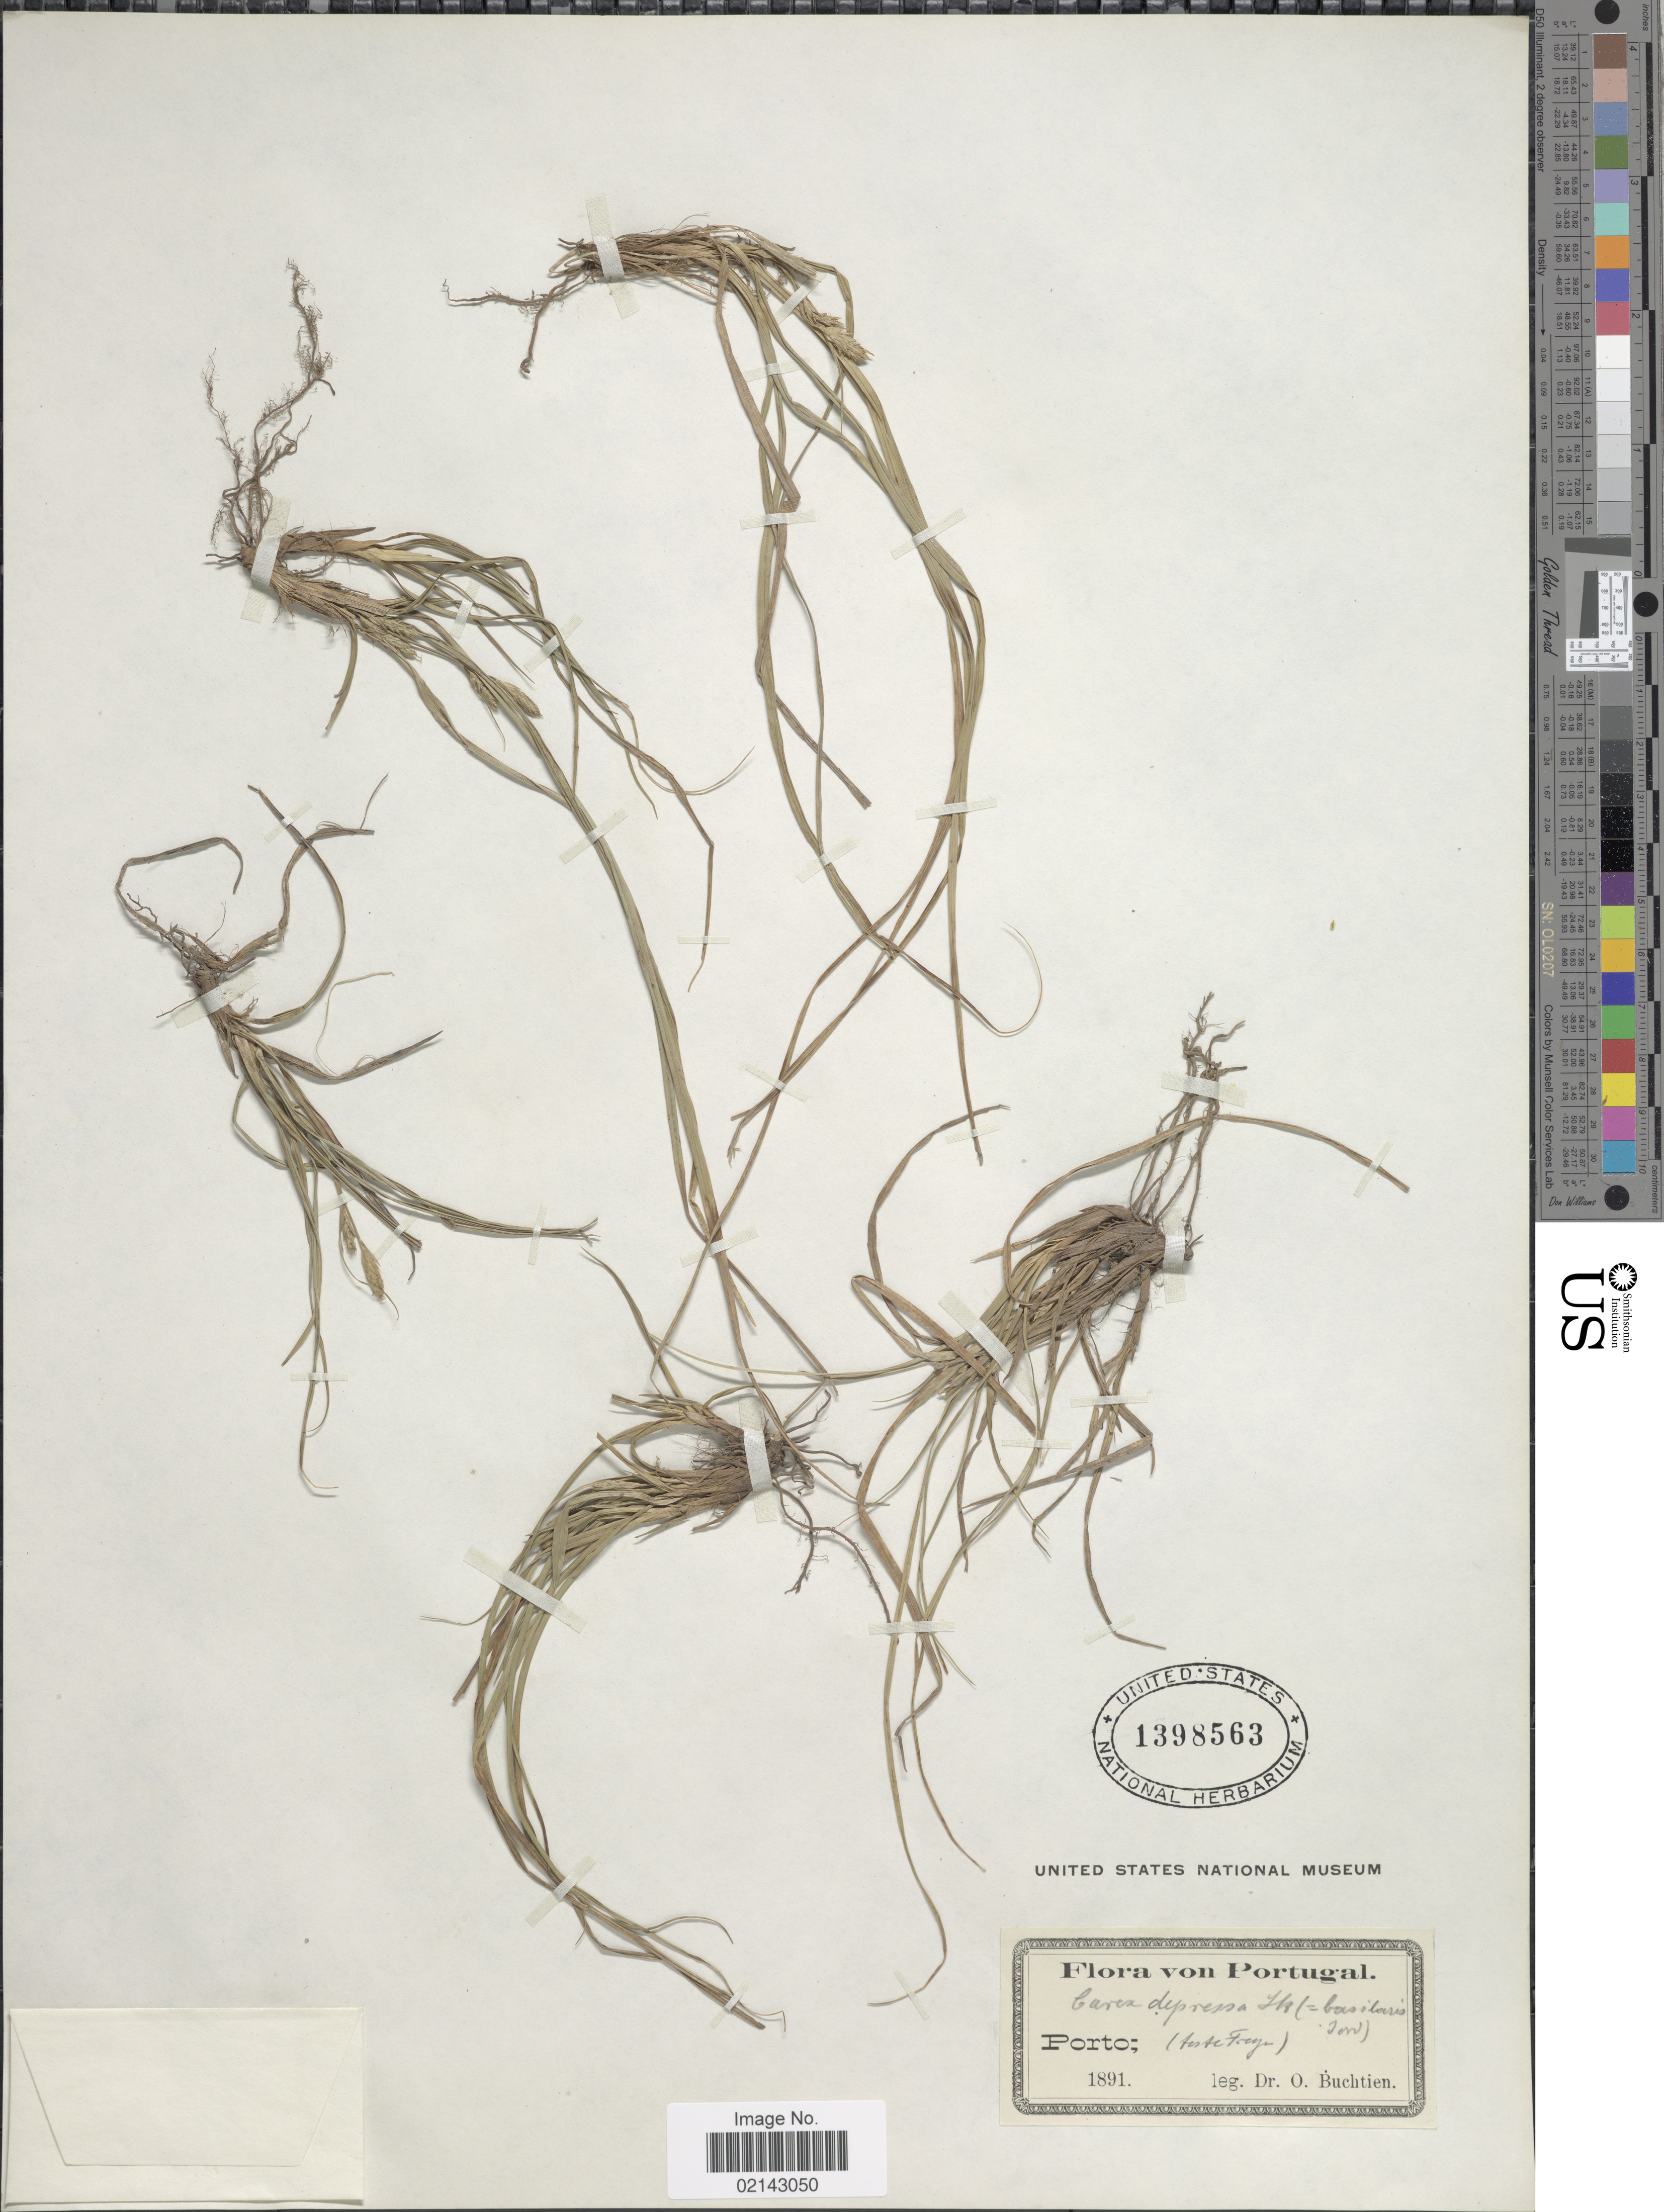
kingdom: Plantae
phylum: Tracheophyta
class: Liliopsida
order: Poales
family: Cyperaceae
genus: Carex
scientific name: Carex depressa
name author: Link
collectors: O. Buchtien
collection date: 1891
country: Portugal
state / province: Porto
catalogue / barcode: US 1398563